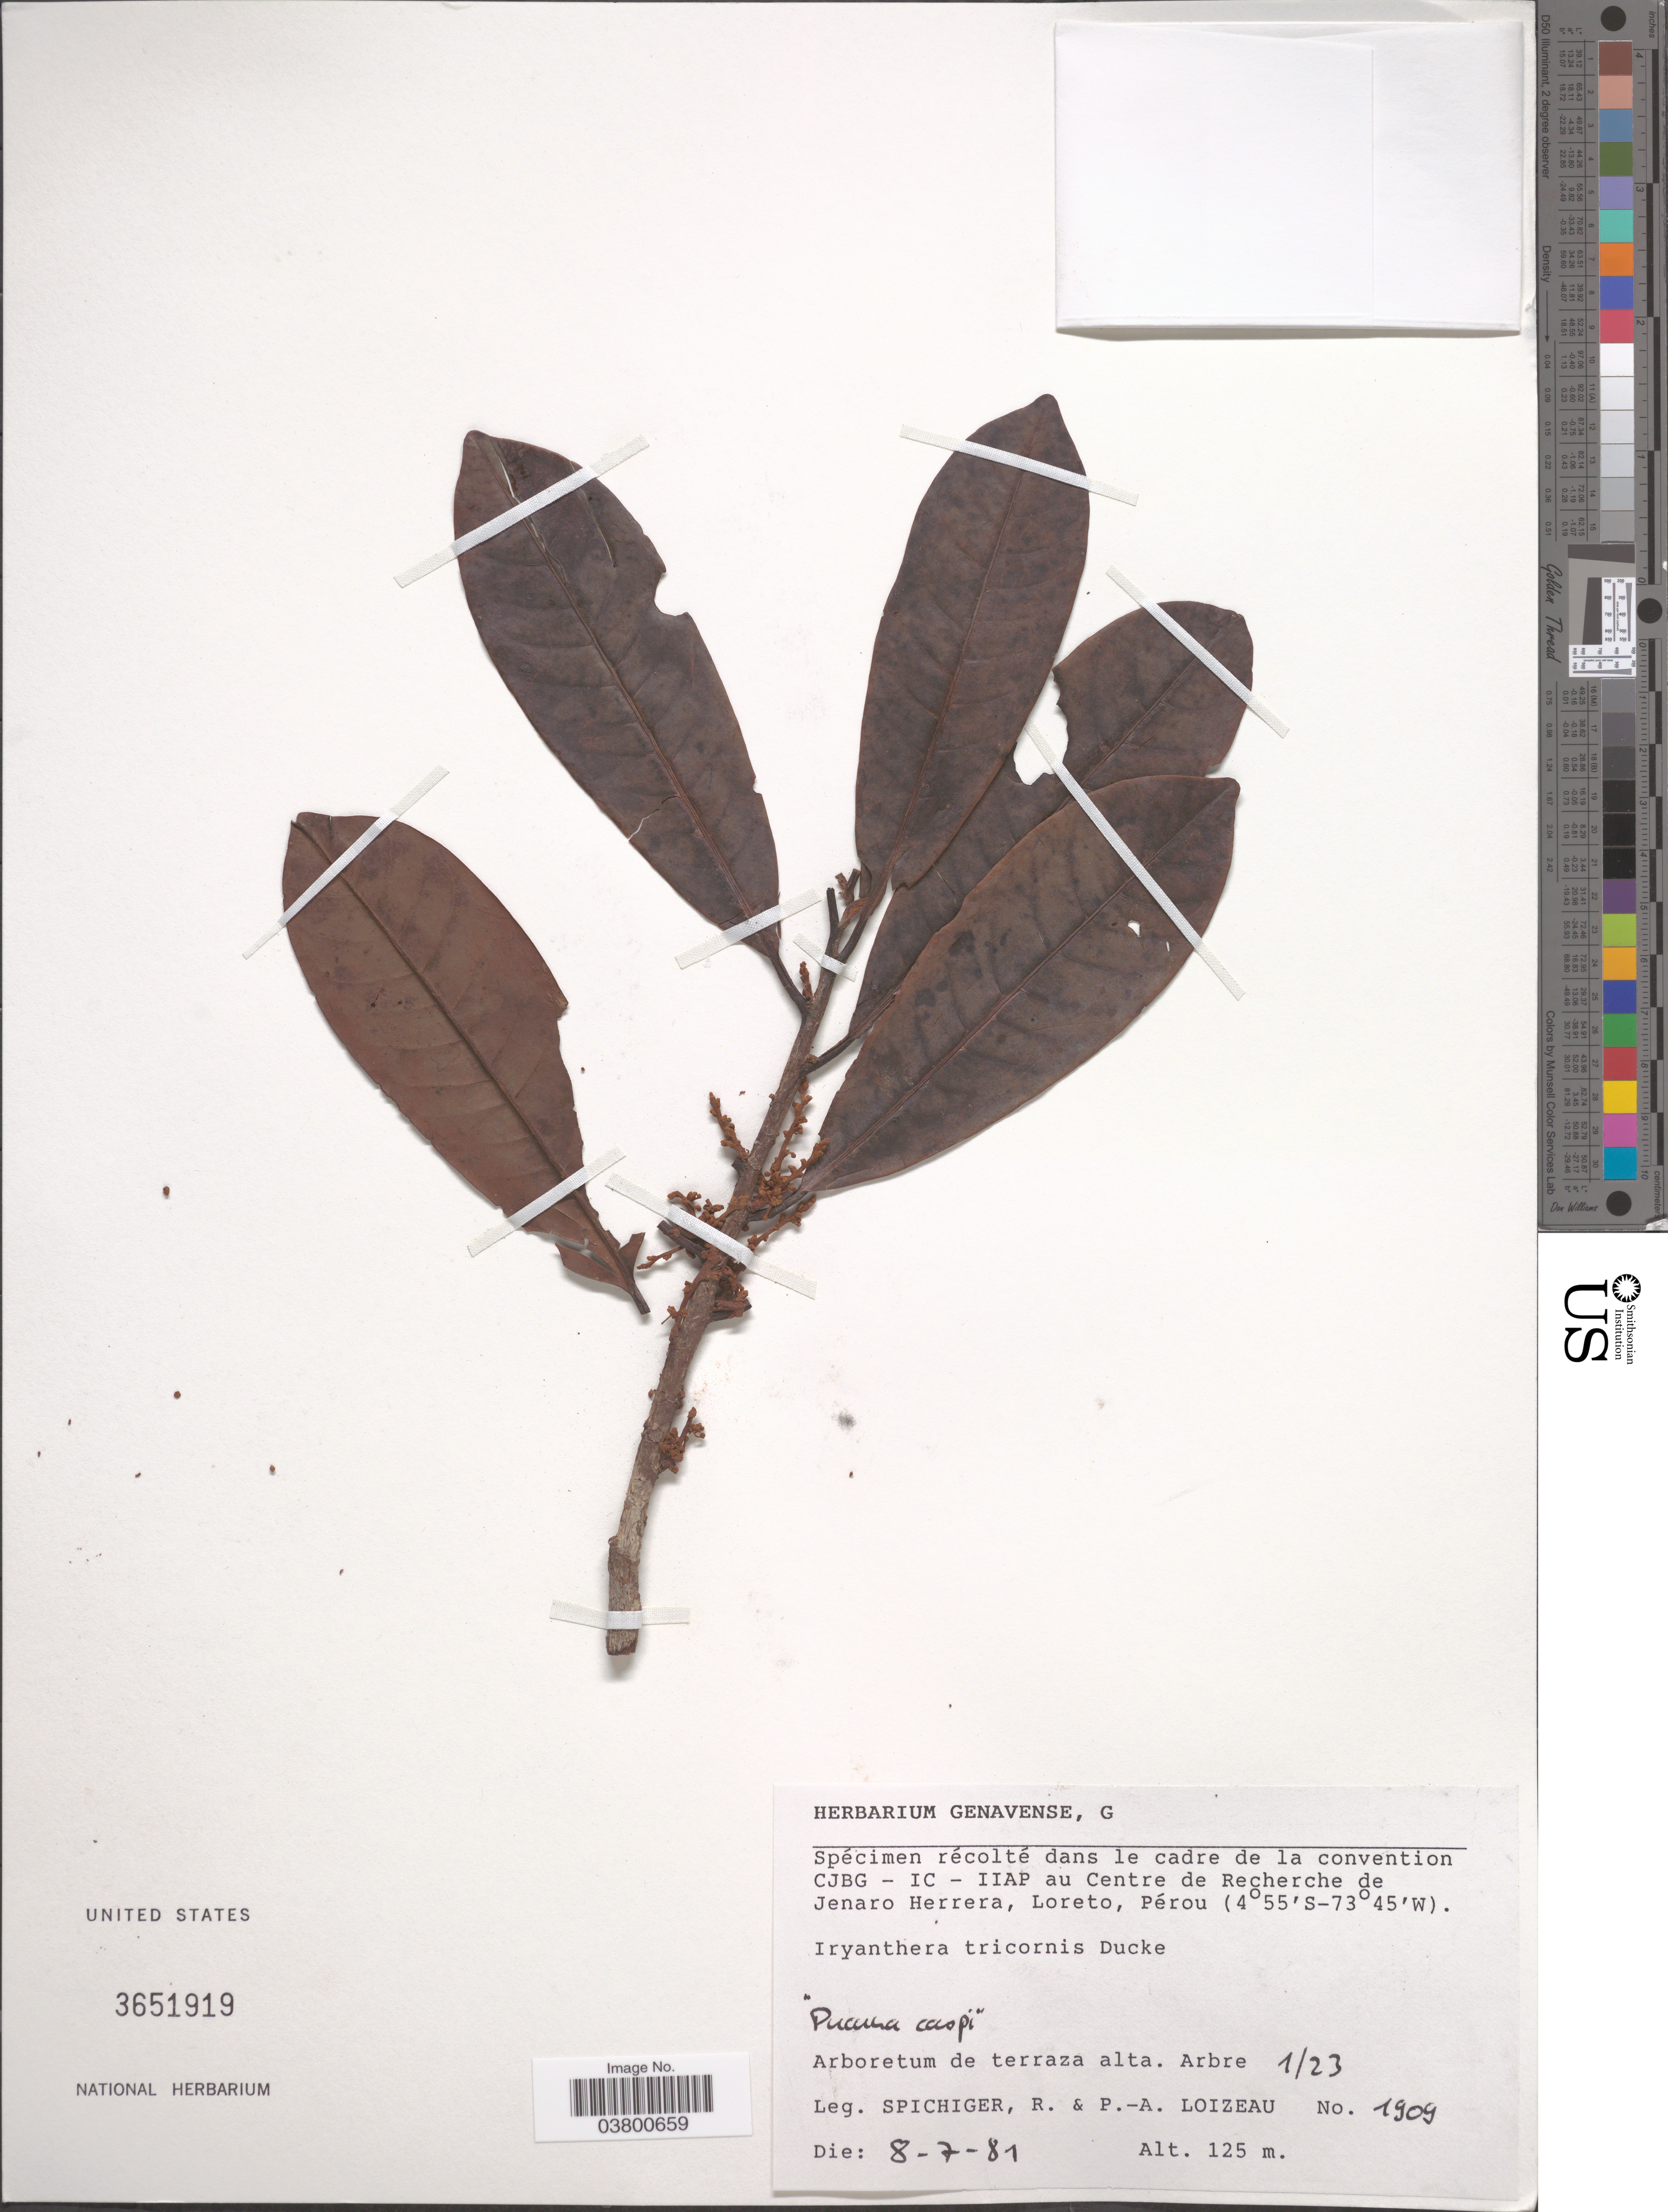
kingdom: Plantae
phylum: Tracheophyta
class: Magnoliopsida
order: Magnoliales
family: Myristicaceae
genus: Iryanthera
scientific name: Iryanthera tricornis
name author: Ducke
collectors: R. Spichiger & P. Loizeau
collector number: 1909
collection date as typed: Transcribed d/m/y: 8/7/81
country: Peru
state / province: Loreto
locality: Centre de Recherche de Jenaro Herrera, Loreto, Pérou. Arboretum de terraza alta. Arbre 1/23.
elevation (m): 125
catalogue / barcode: US 3651919